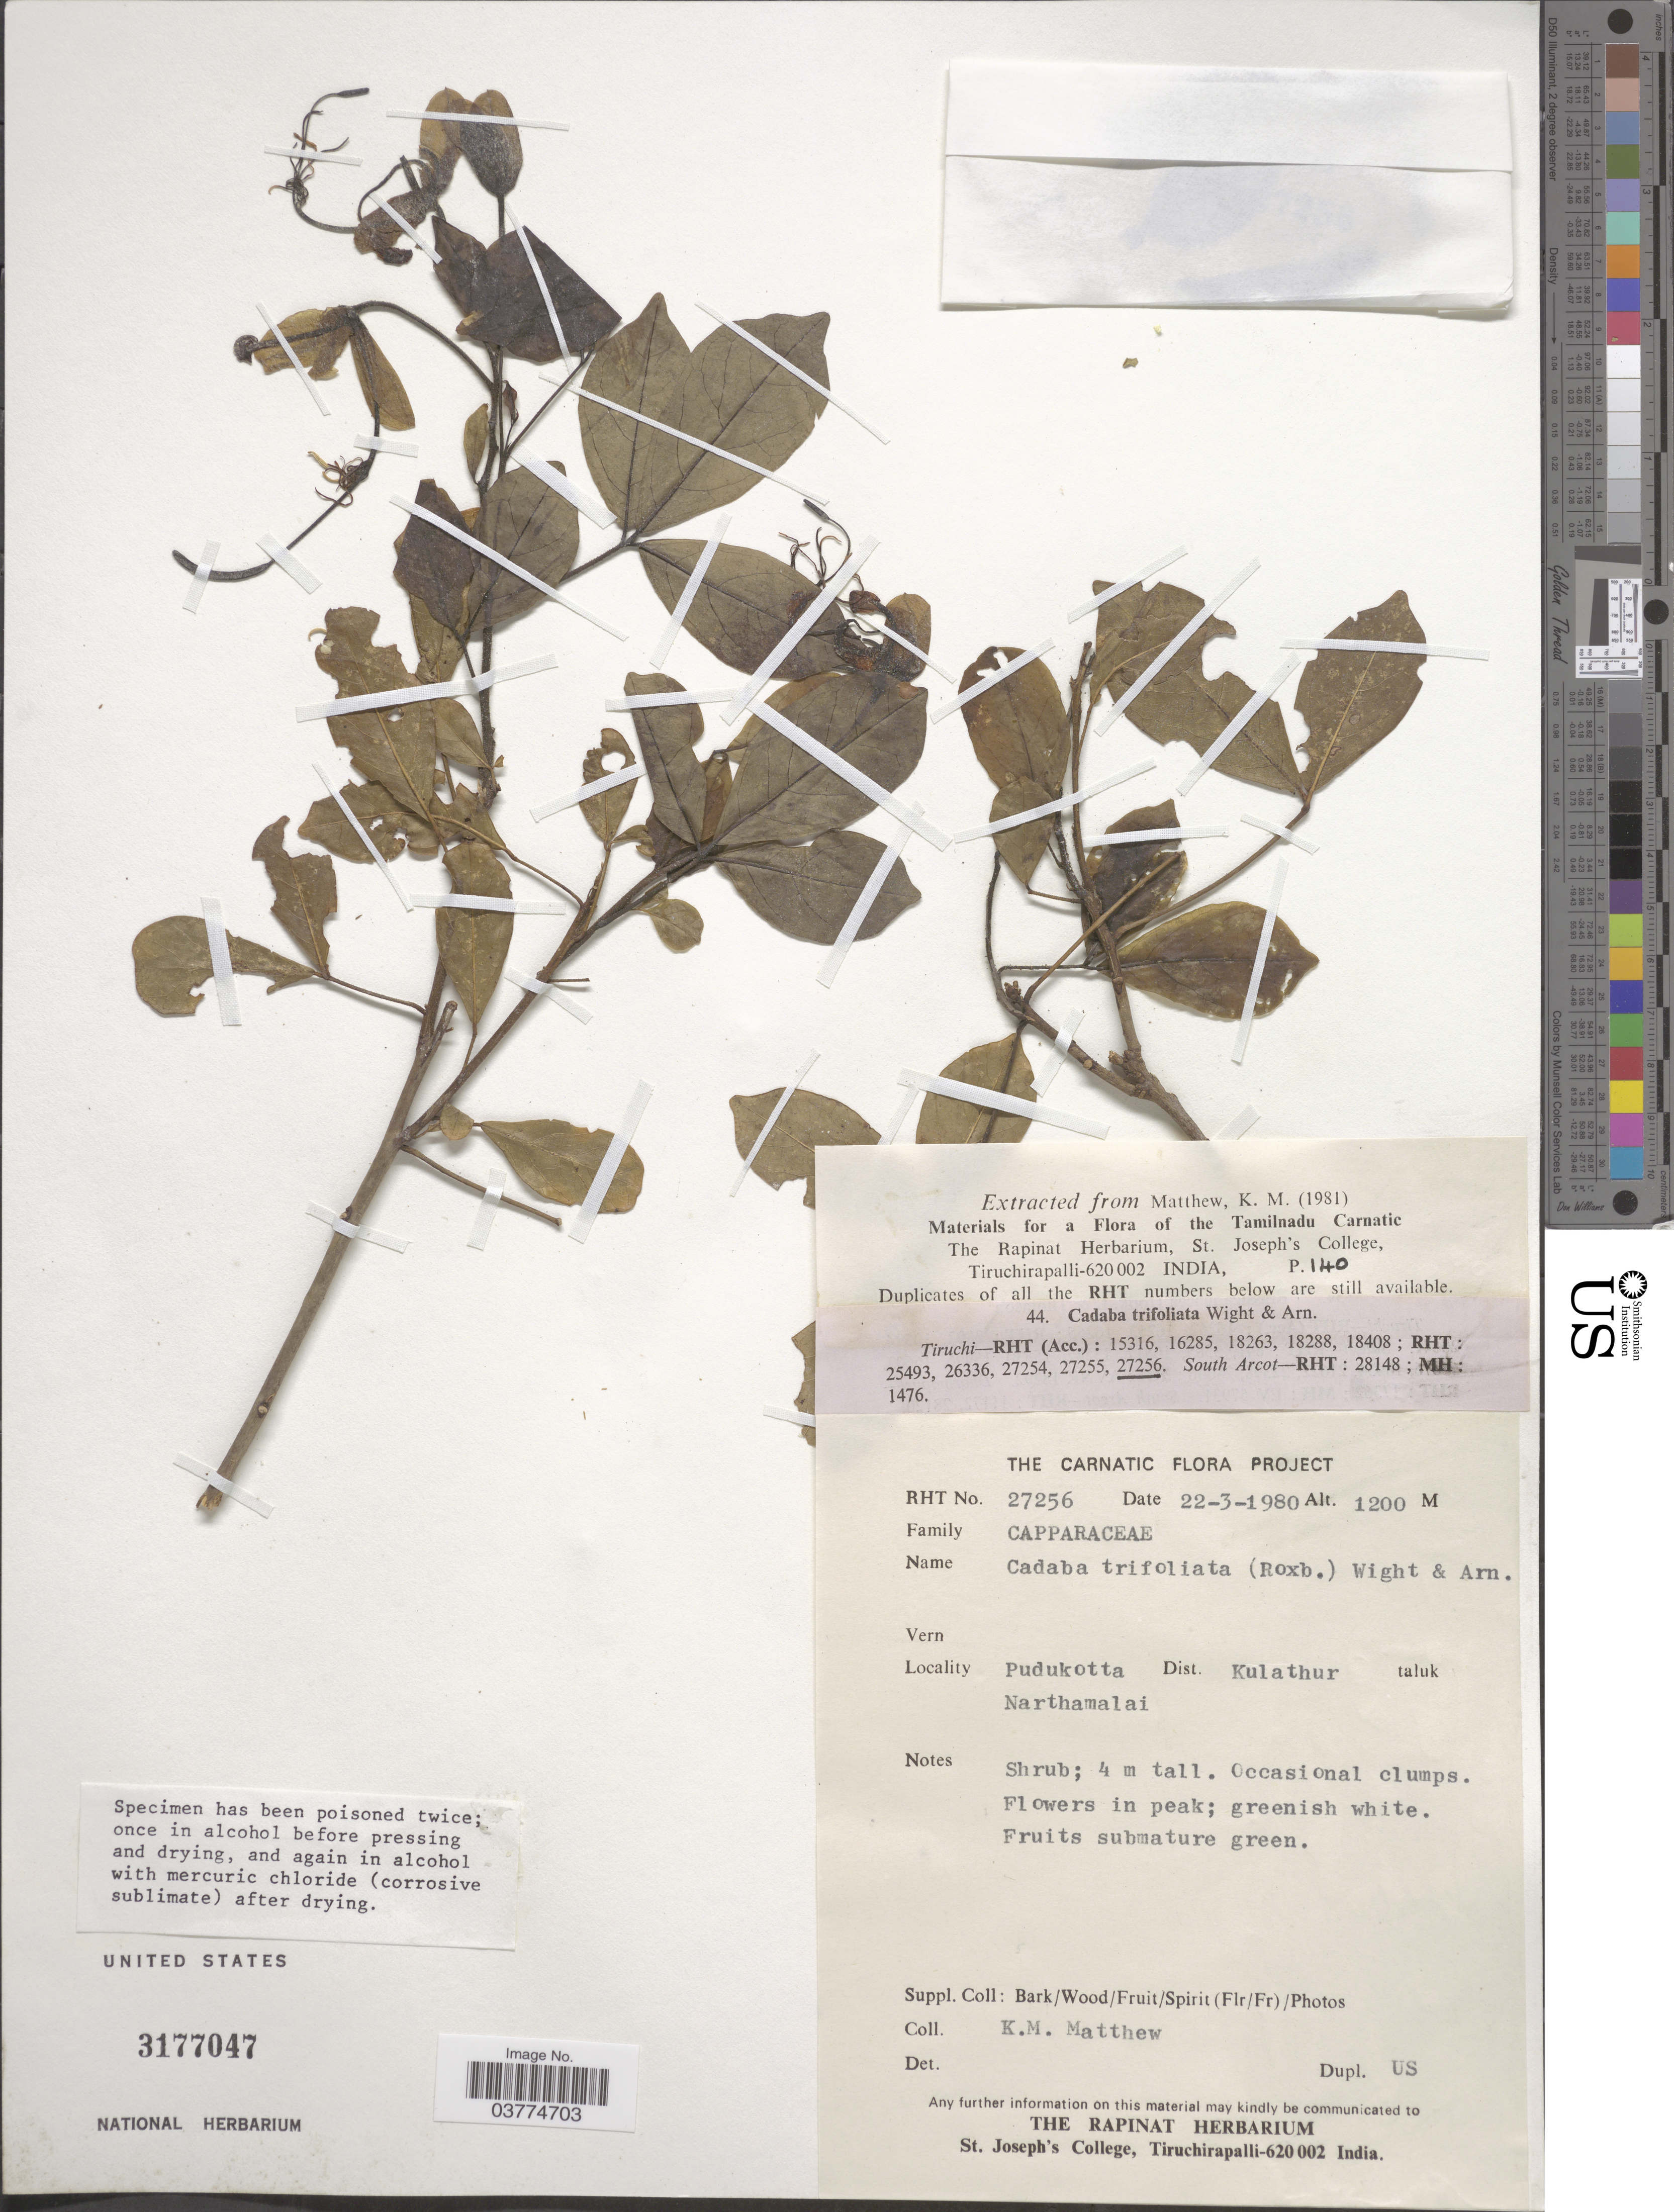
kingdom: Plantae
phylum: Tracheophyta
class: Magnoliopsida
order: Brassicales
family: Capparaceae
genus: Cadaba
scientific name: Cadaba trifoliata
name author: (Roxb.) Wight & Arn.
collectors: K. M. Matthew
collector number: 27256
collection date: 1980-03-22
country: India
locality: Pudukotta. Dist. Kulathur taluk Narthamalai.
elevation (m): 1200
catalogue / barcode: US 3177047